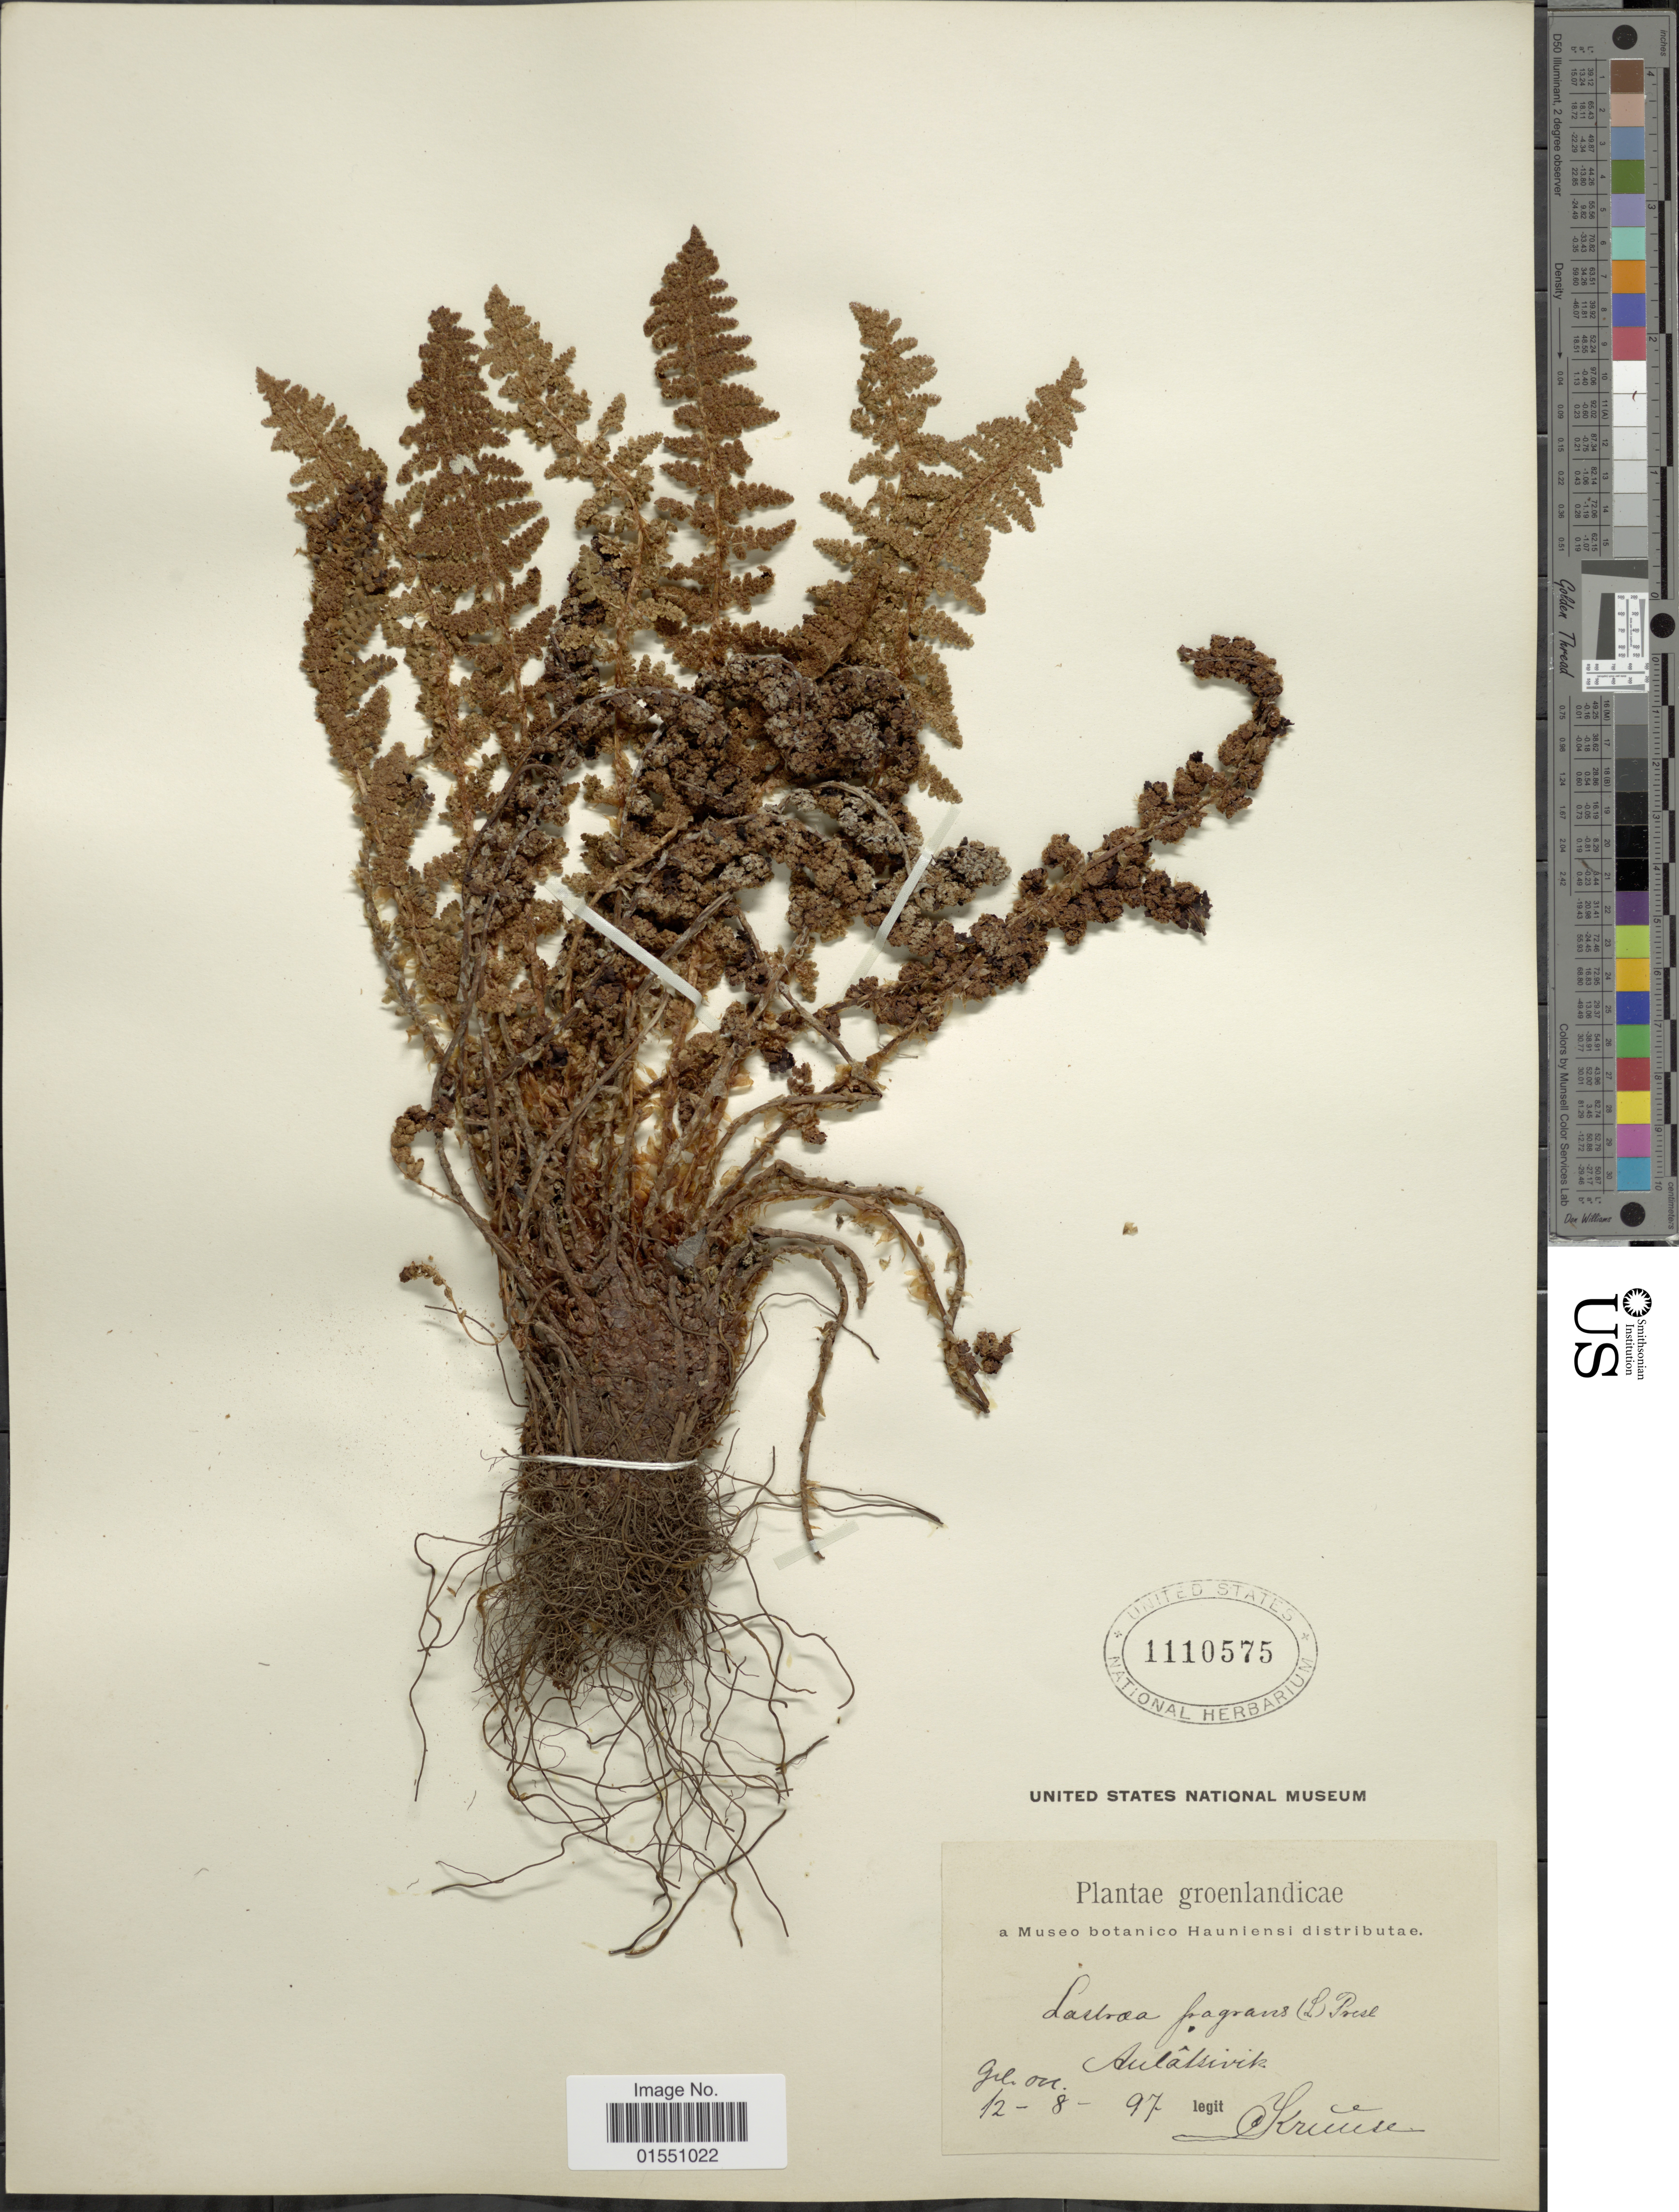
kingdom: Plantae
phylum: Tracheophyta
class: Polypodiopsida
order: Polypodiales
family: Dryopteridaceae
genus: Dryopteris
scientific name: Dryopteris fragrans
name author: (L.) Schott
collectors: -. Kruse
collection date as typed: Transcribed d/m/y: 12/8/97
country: Greenland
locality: Aulatsivik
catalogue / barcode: US 1110575